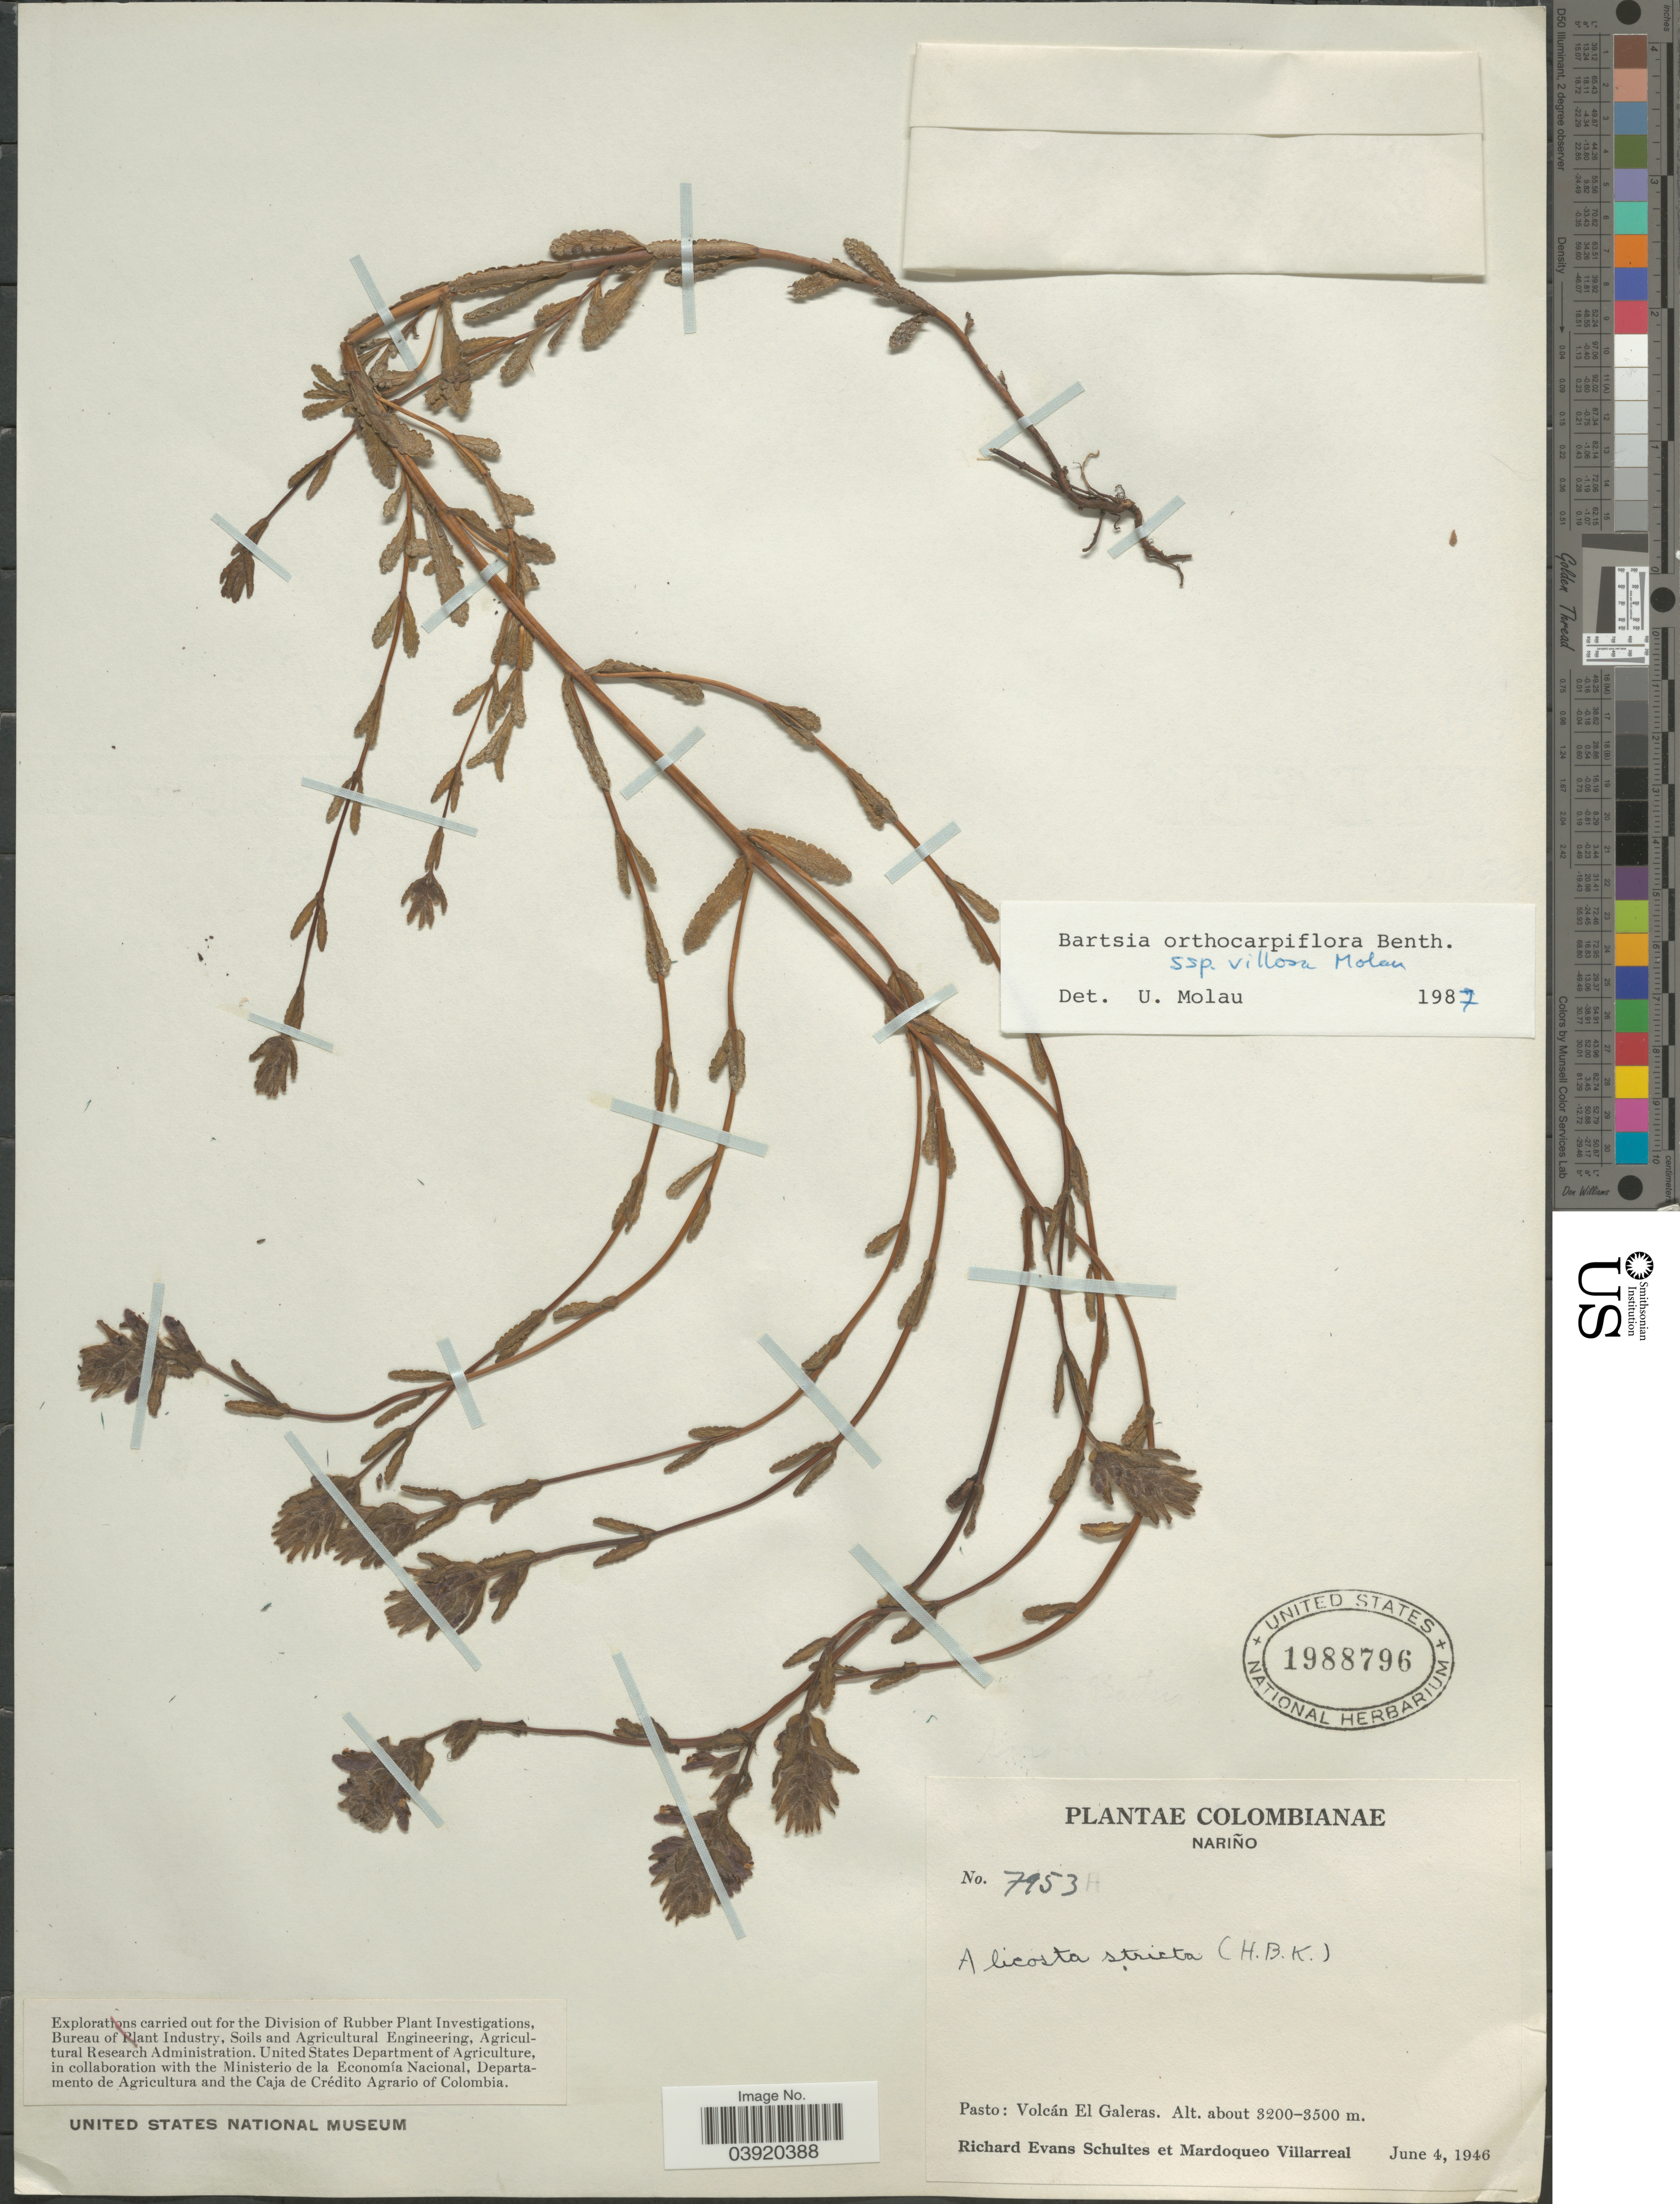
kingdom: Plantae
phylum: Tracheophyta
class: Magnoliopsida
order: Lamiales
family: Orobanchaceae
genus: Bartsia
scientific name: Bartsia orthocarpiflora subsp. villosa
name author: Molau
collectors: R. E. Schultes & M. Villarreal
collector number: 7953 A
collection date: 1946-06-04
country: Colombia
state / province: Nariño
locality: Pasto: Volcán El Galeras.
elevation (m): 3200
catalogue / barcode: US 1988796